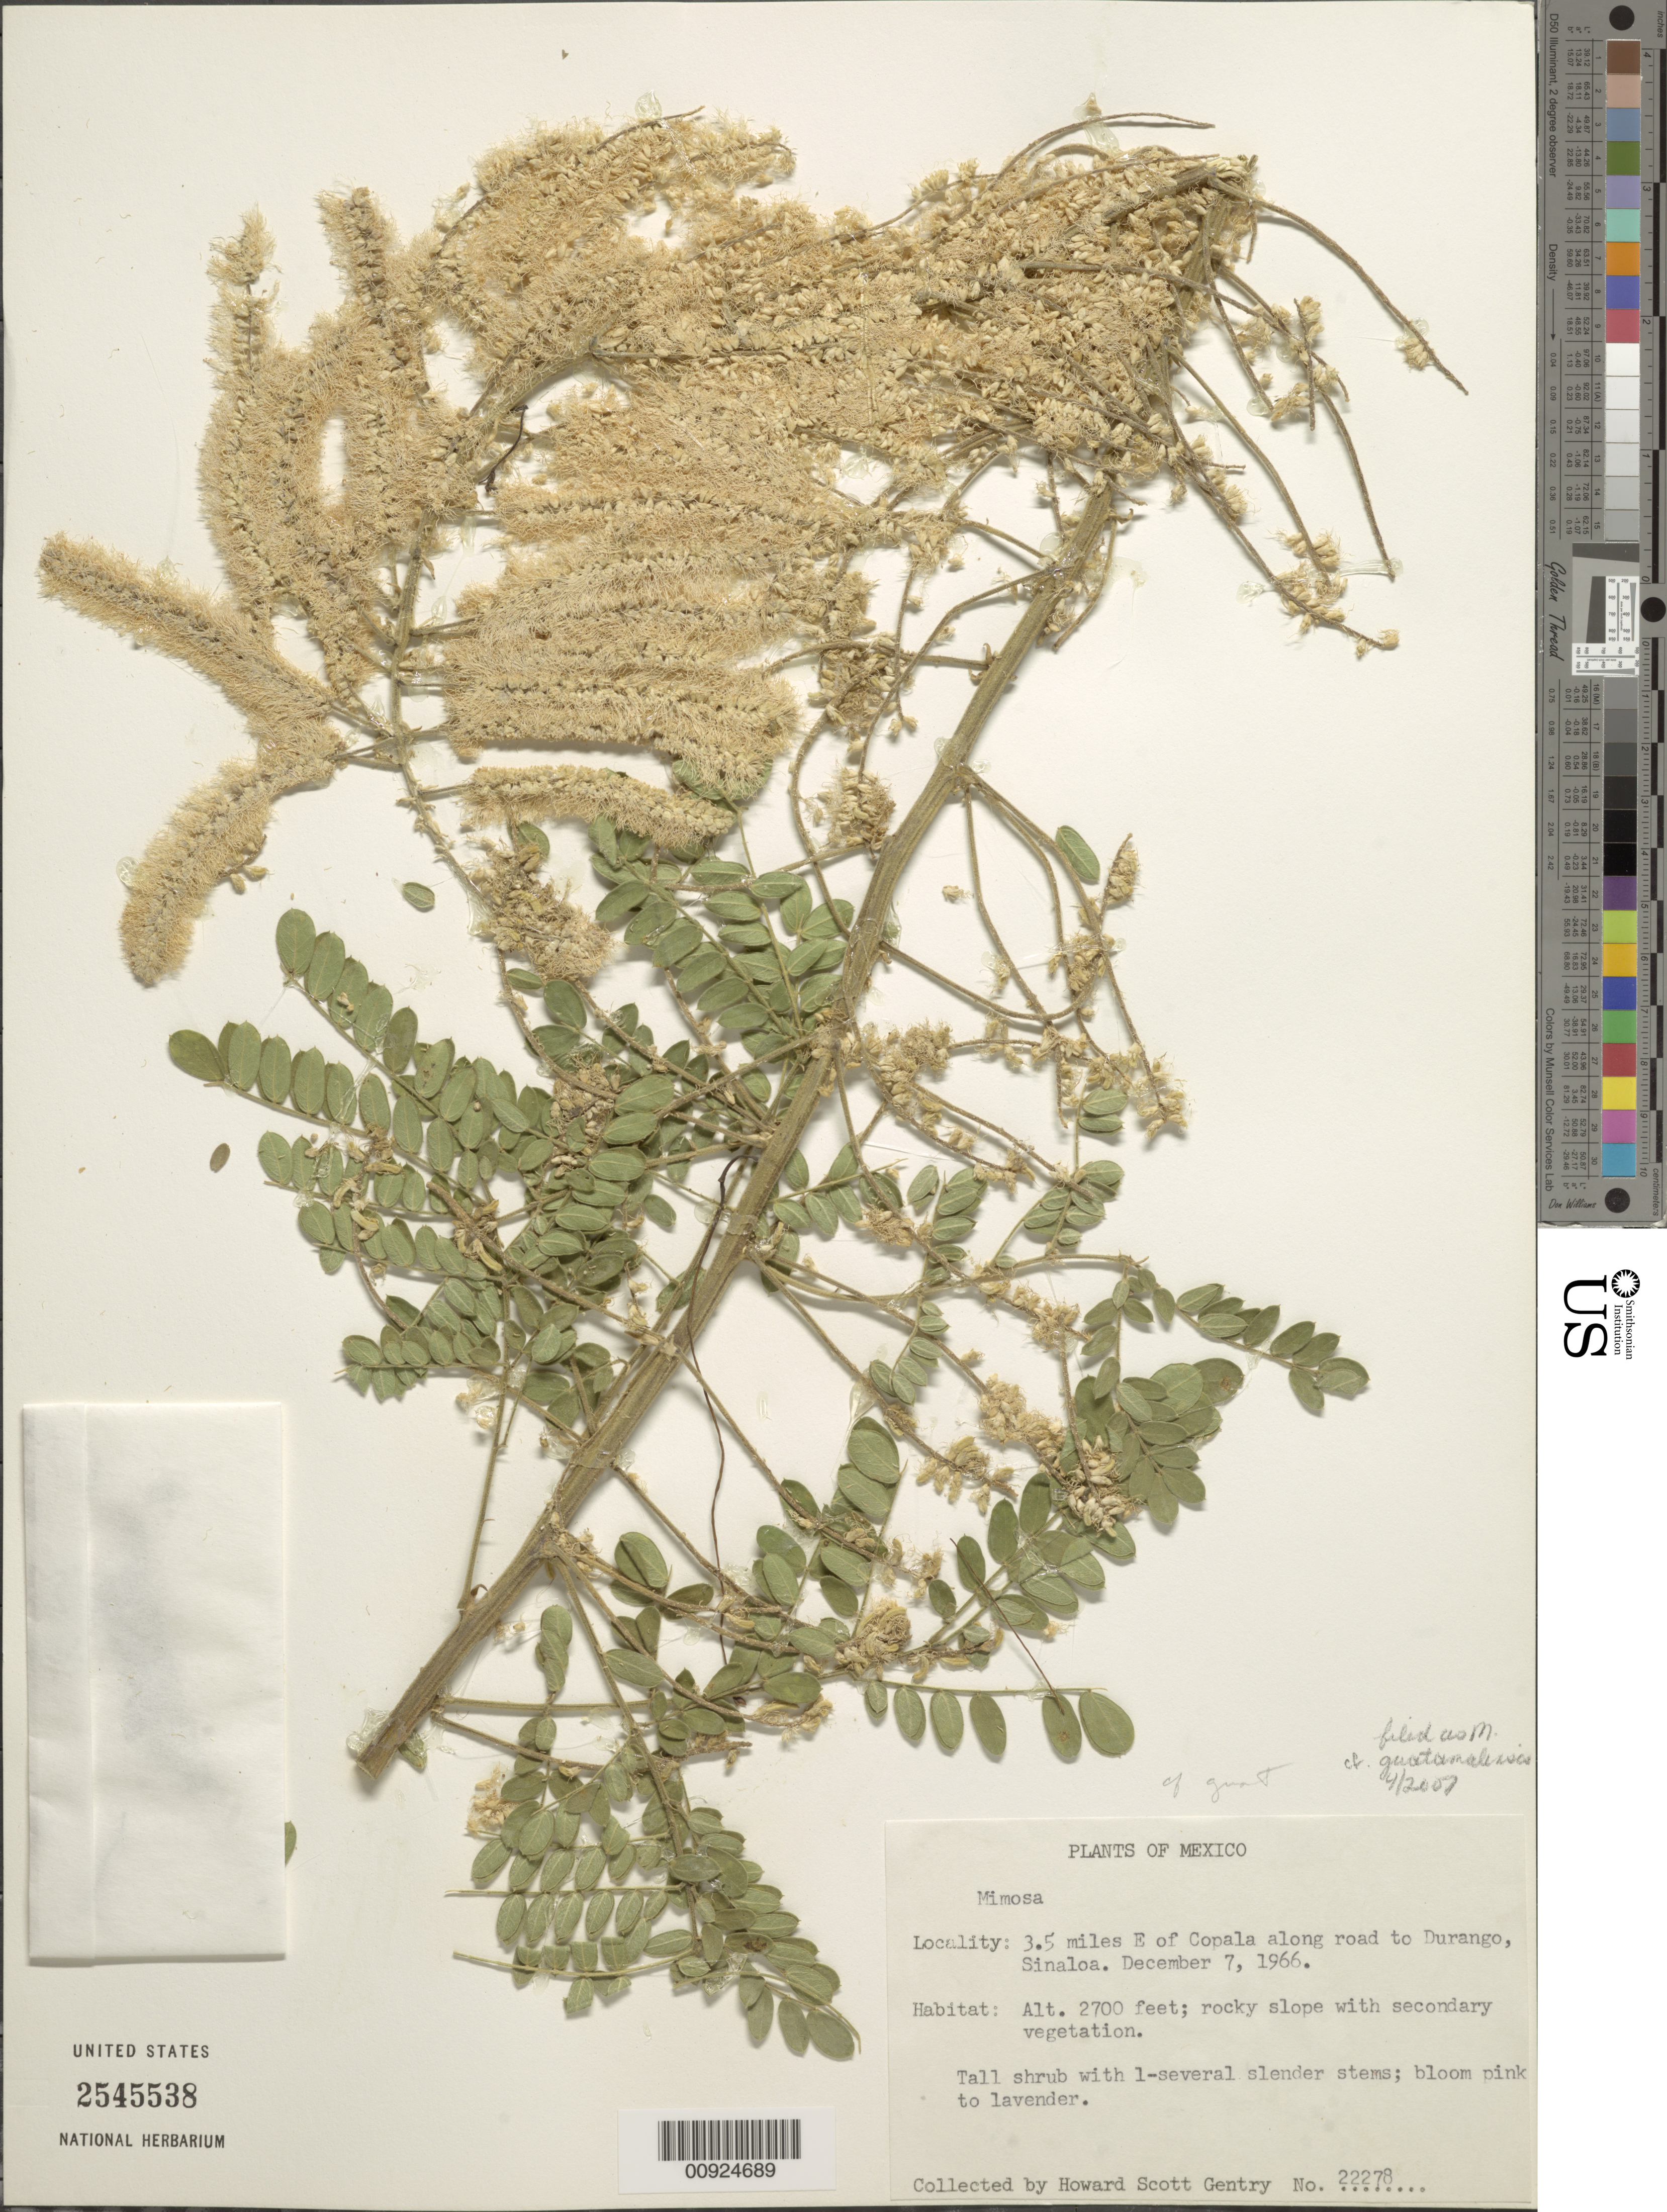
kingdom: Plantae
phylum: Tracheophyta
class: Magnoliopsida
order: Fabales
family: Fabaceae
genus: Mimosa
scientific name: Mimosa guatemalensis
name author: (Hook.) Benth.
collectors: H. S. Gentry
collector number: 22278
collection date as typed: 07 Dec 1966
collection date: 1966-12-07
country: Mexico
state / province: Sinaloa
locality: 3.5 miles E of Copala along road to Durango, Sinaloa.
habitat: Rocky slope with secondary vegetation.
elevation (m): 823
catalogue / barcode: US 2545538